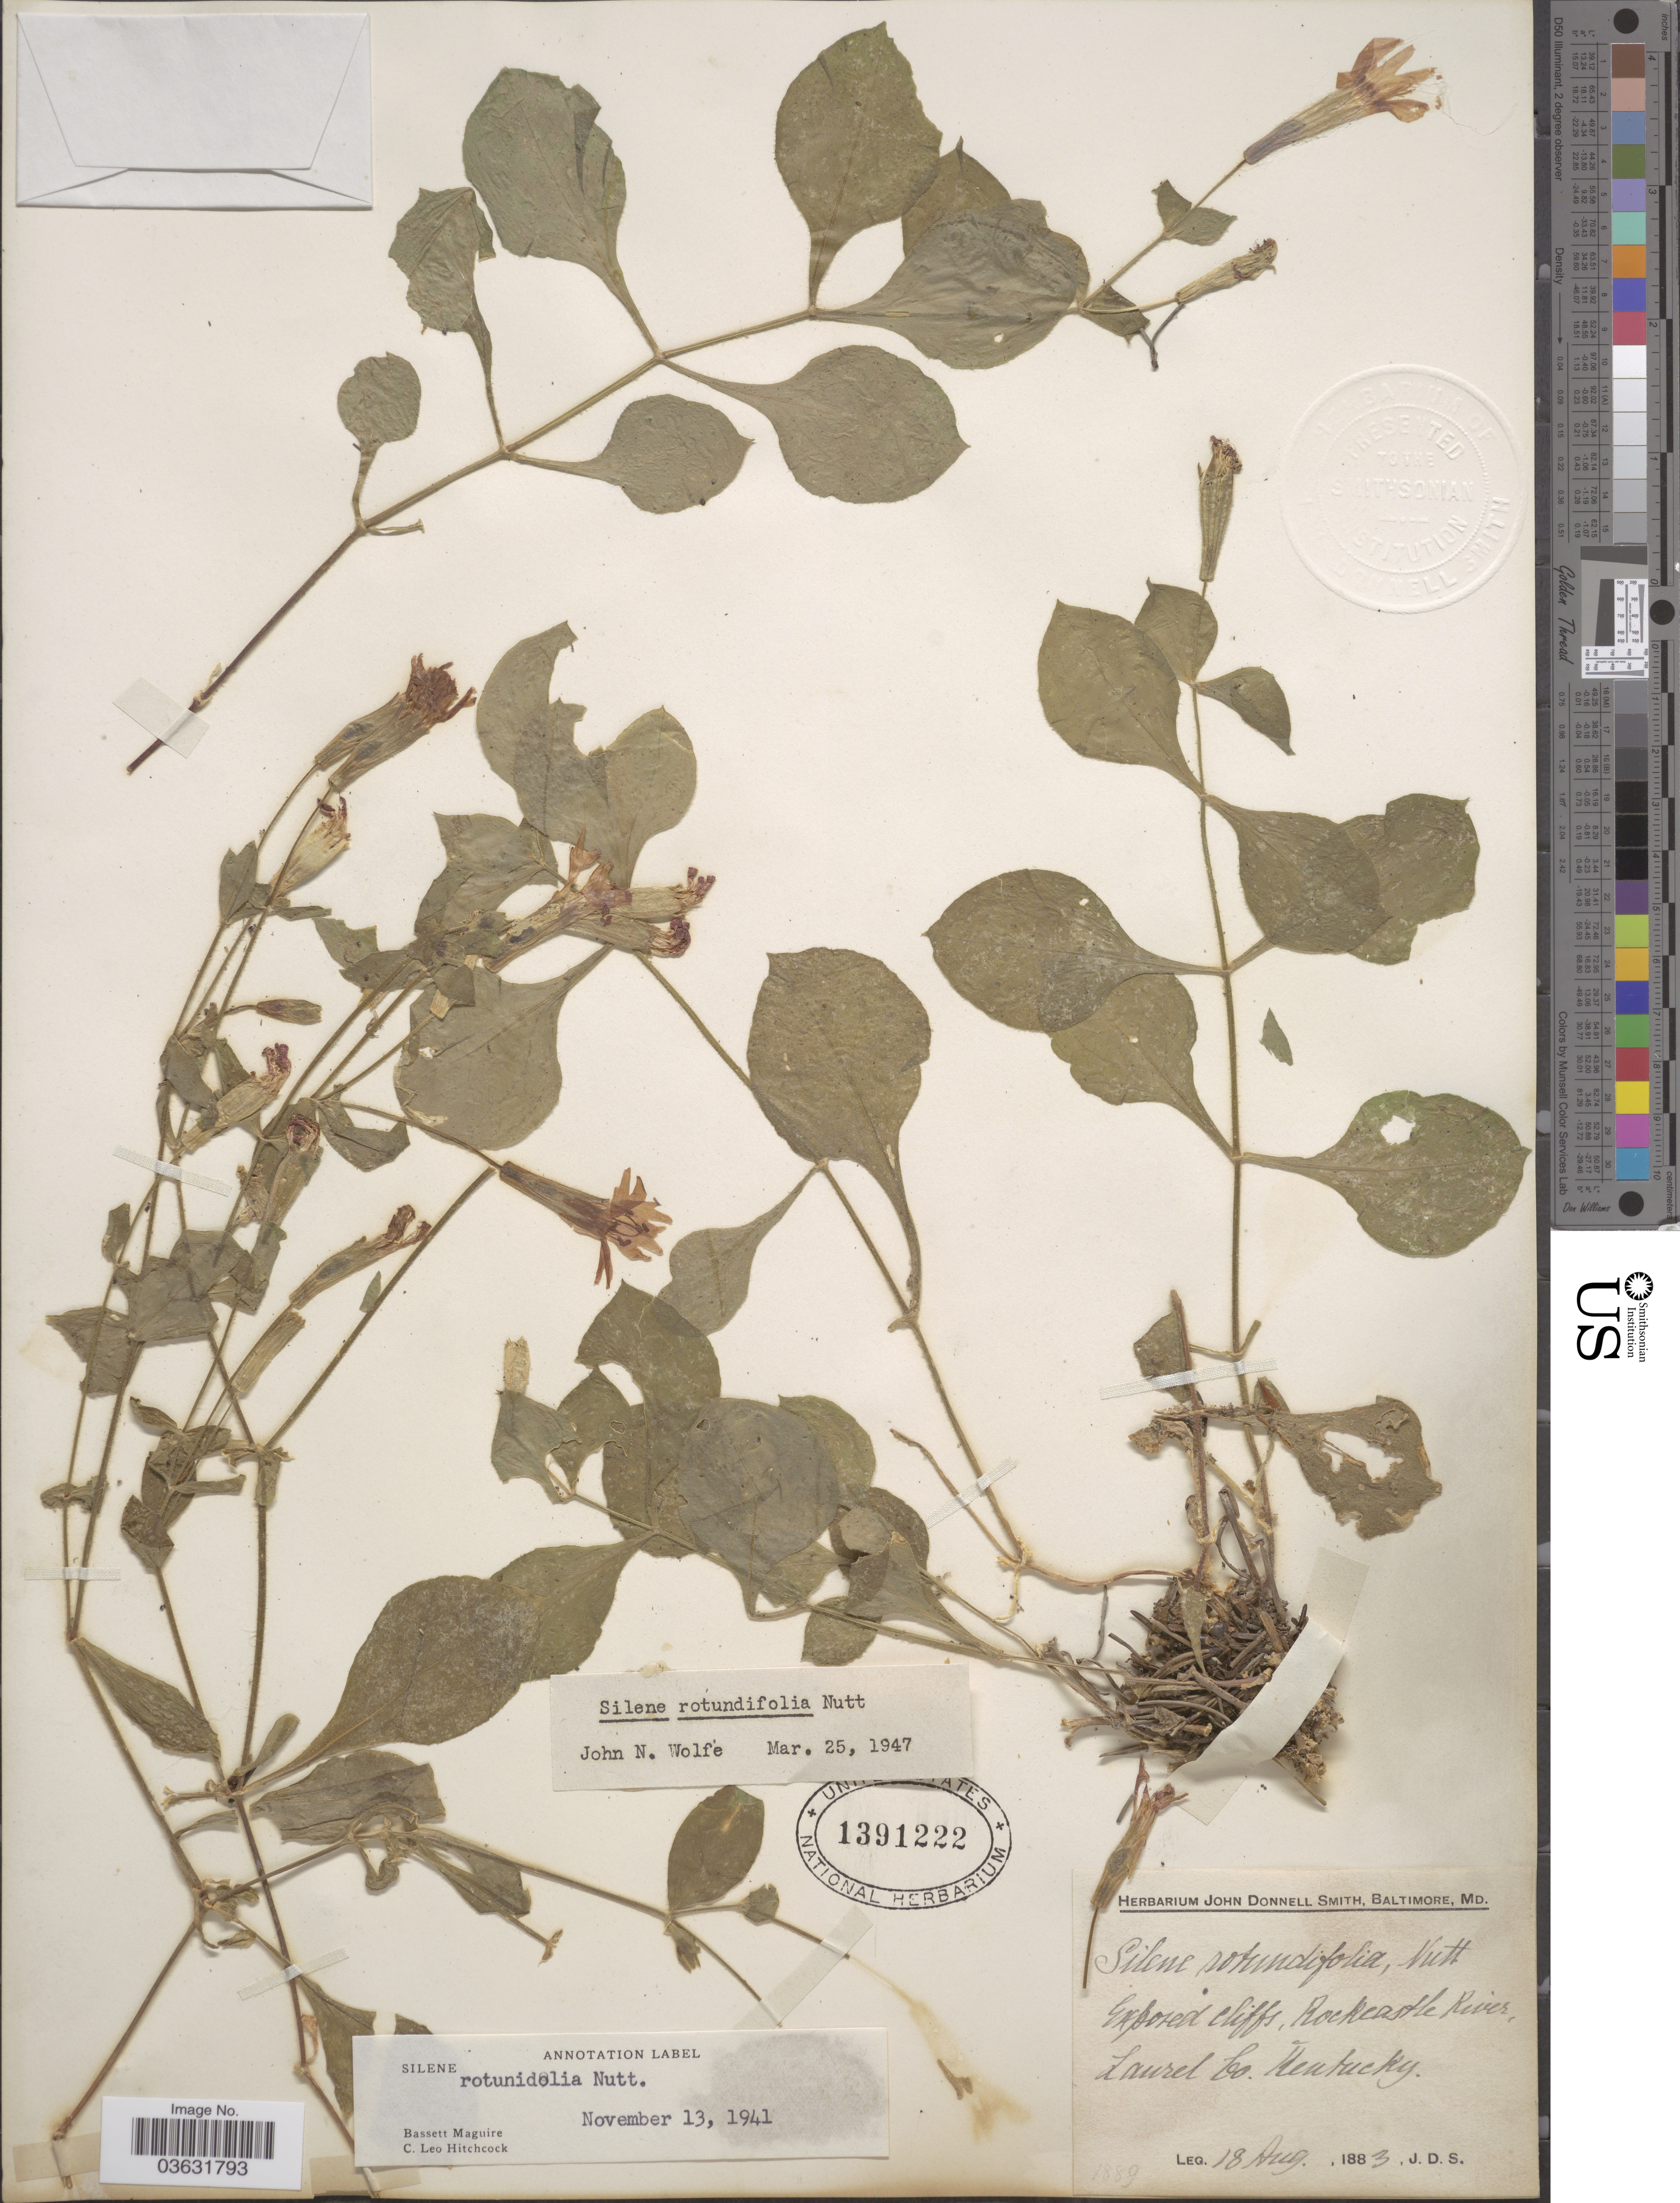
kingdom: Plantae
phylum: Tracheophyta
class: Magnoliopsida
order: Caryophyllales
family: Caryophyllaceae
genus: Silene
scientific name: Silene rotundifolia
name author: Nutt.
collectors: J. Donnell Smith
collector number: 1889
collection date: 1883-08-18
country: United States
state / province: Kentucky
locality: Rockcastle River, Laurel Co.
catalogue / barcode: US 1391222